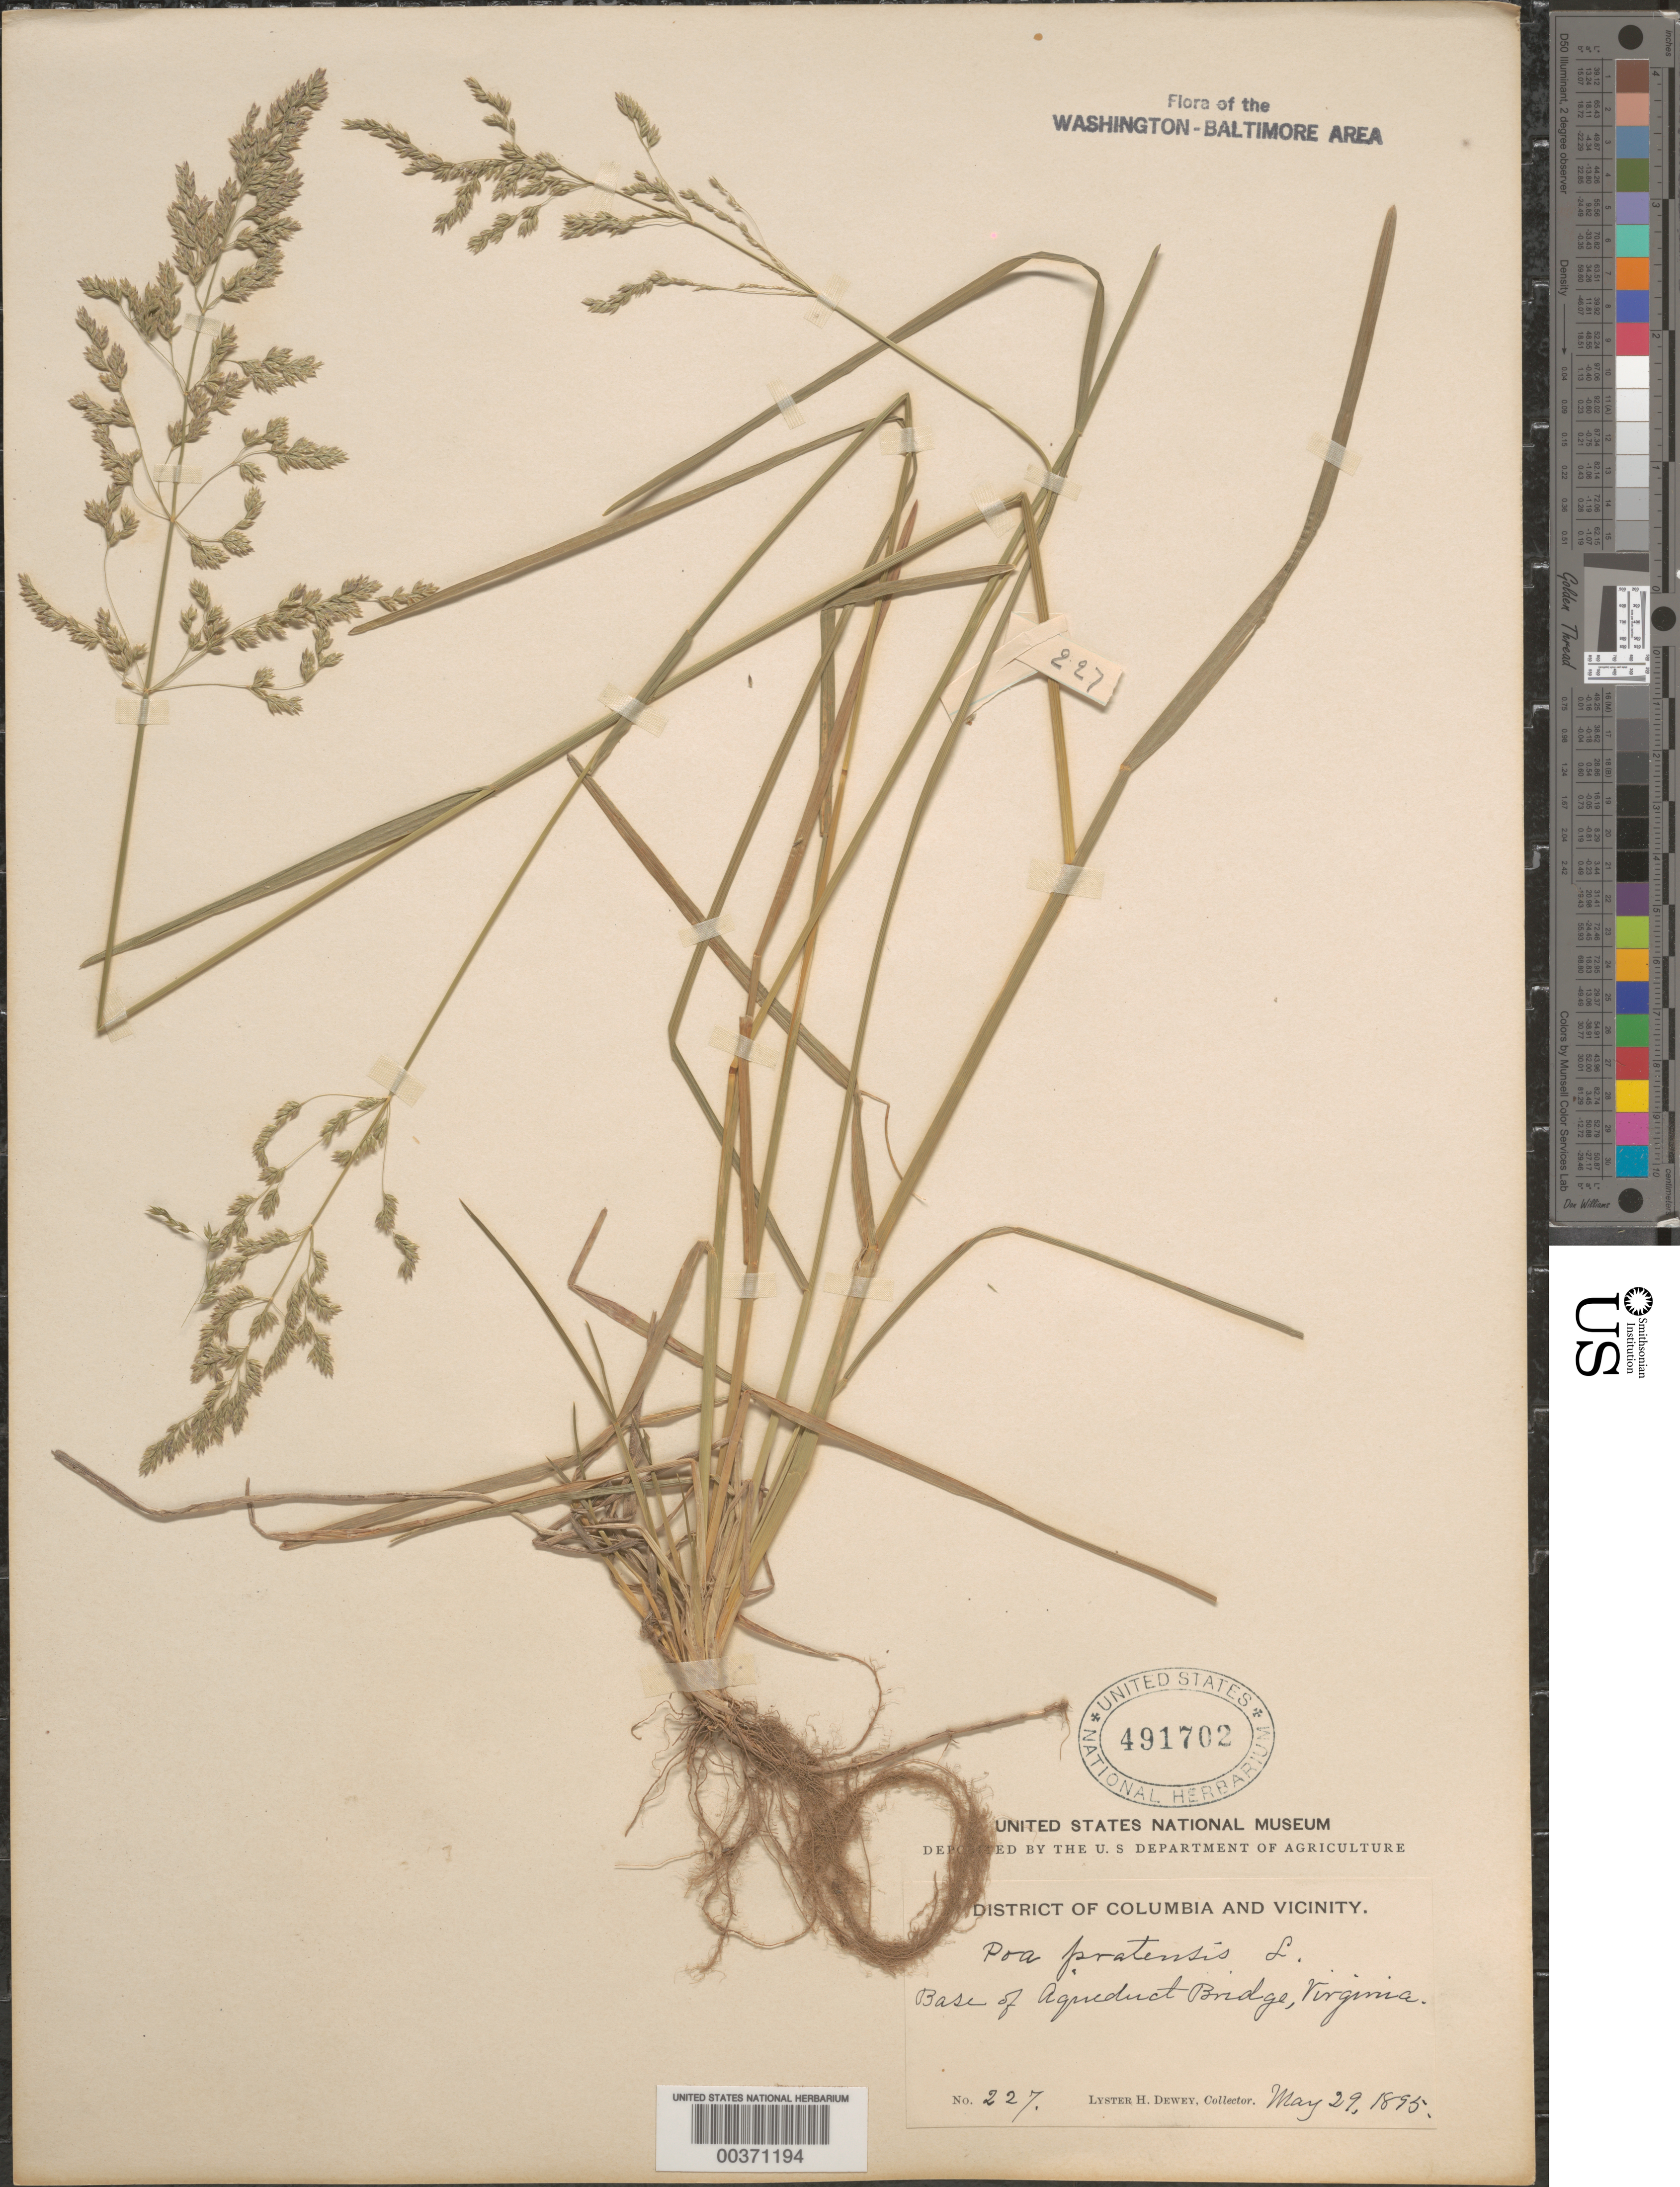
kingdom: Plantae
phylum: Tracheophyta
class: Liliopsida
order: Poales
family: Poaceae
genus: Poa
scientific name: Poa pratensis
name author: L.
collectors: L. H. Dewey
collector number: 227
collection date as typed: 29 May 1895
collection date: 1895-05-29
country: United States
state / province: Virginia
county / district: Arlington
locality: Base of Aqueduct Bridge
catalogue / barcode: US 491702